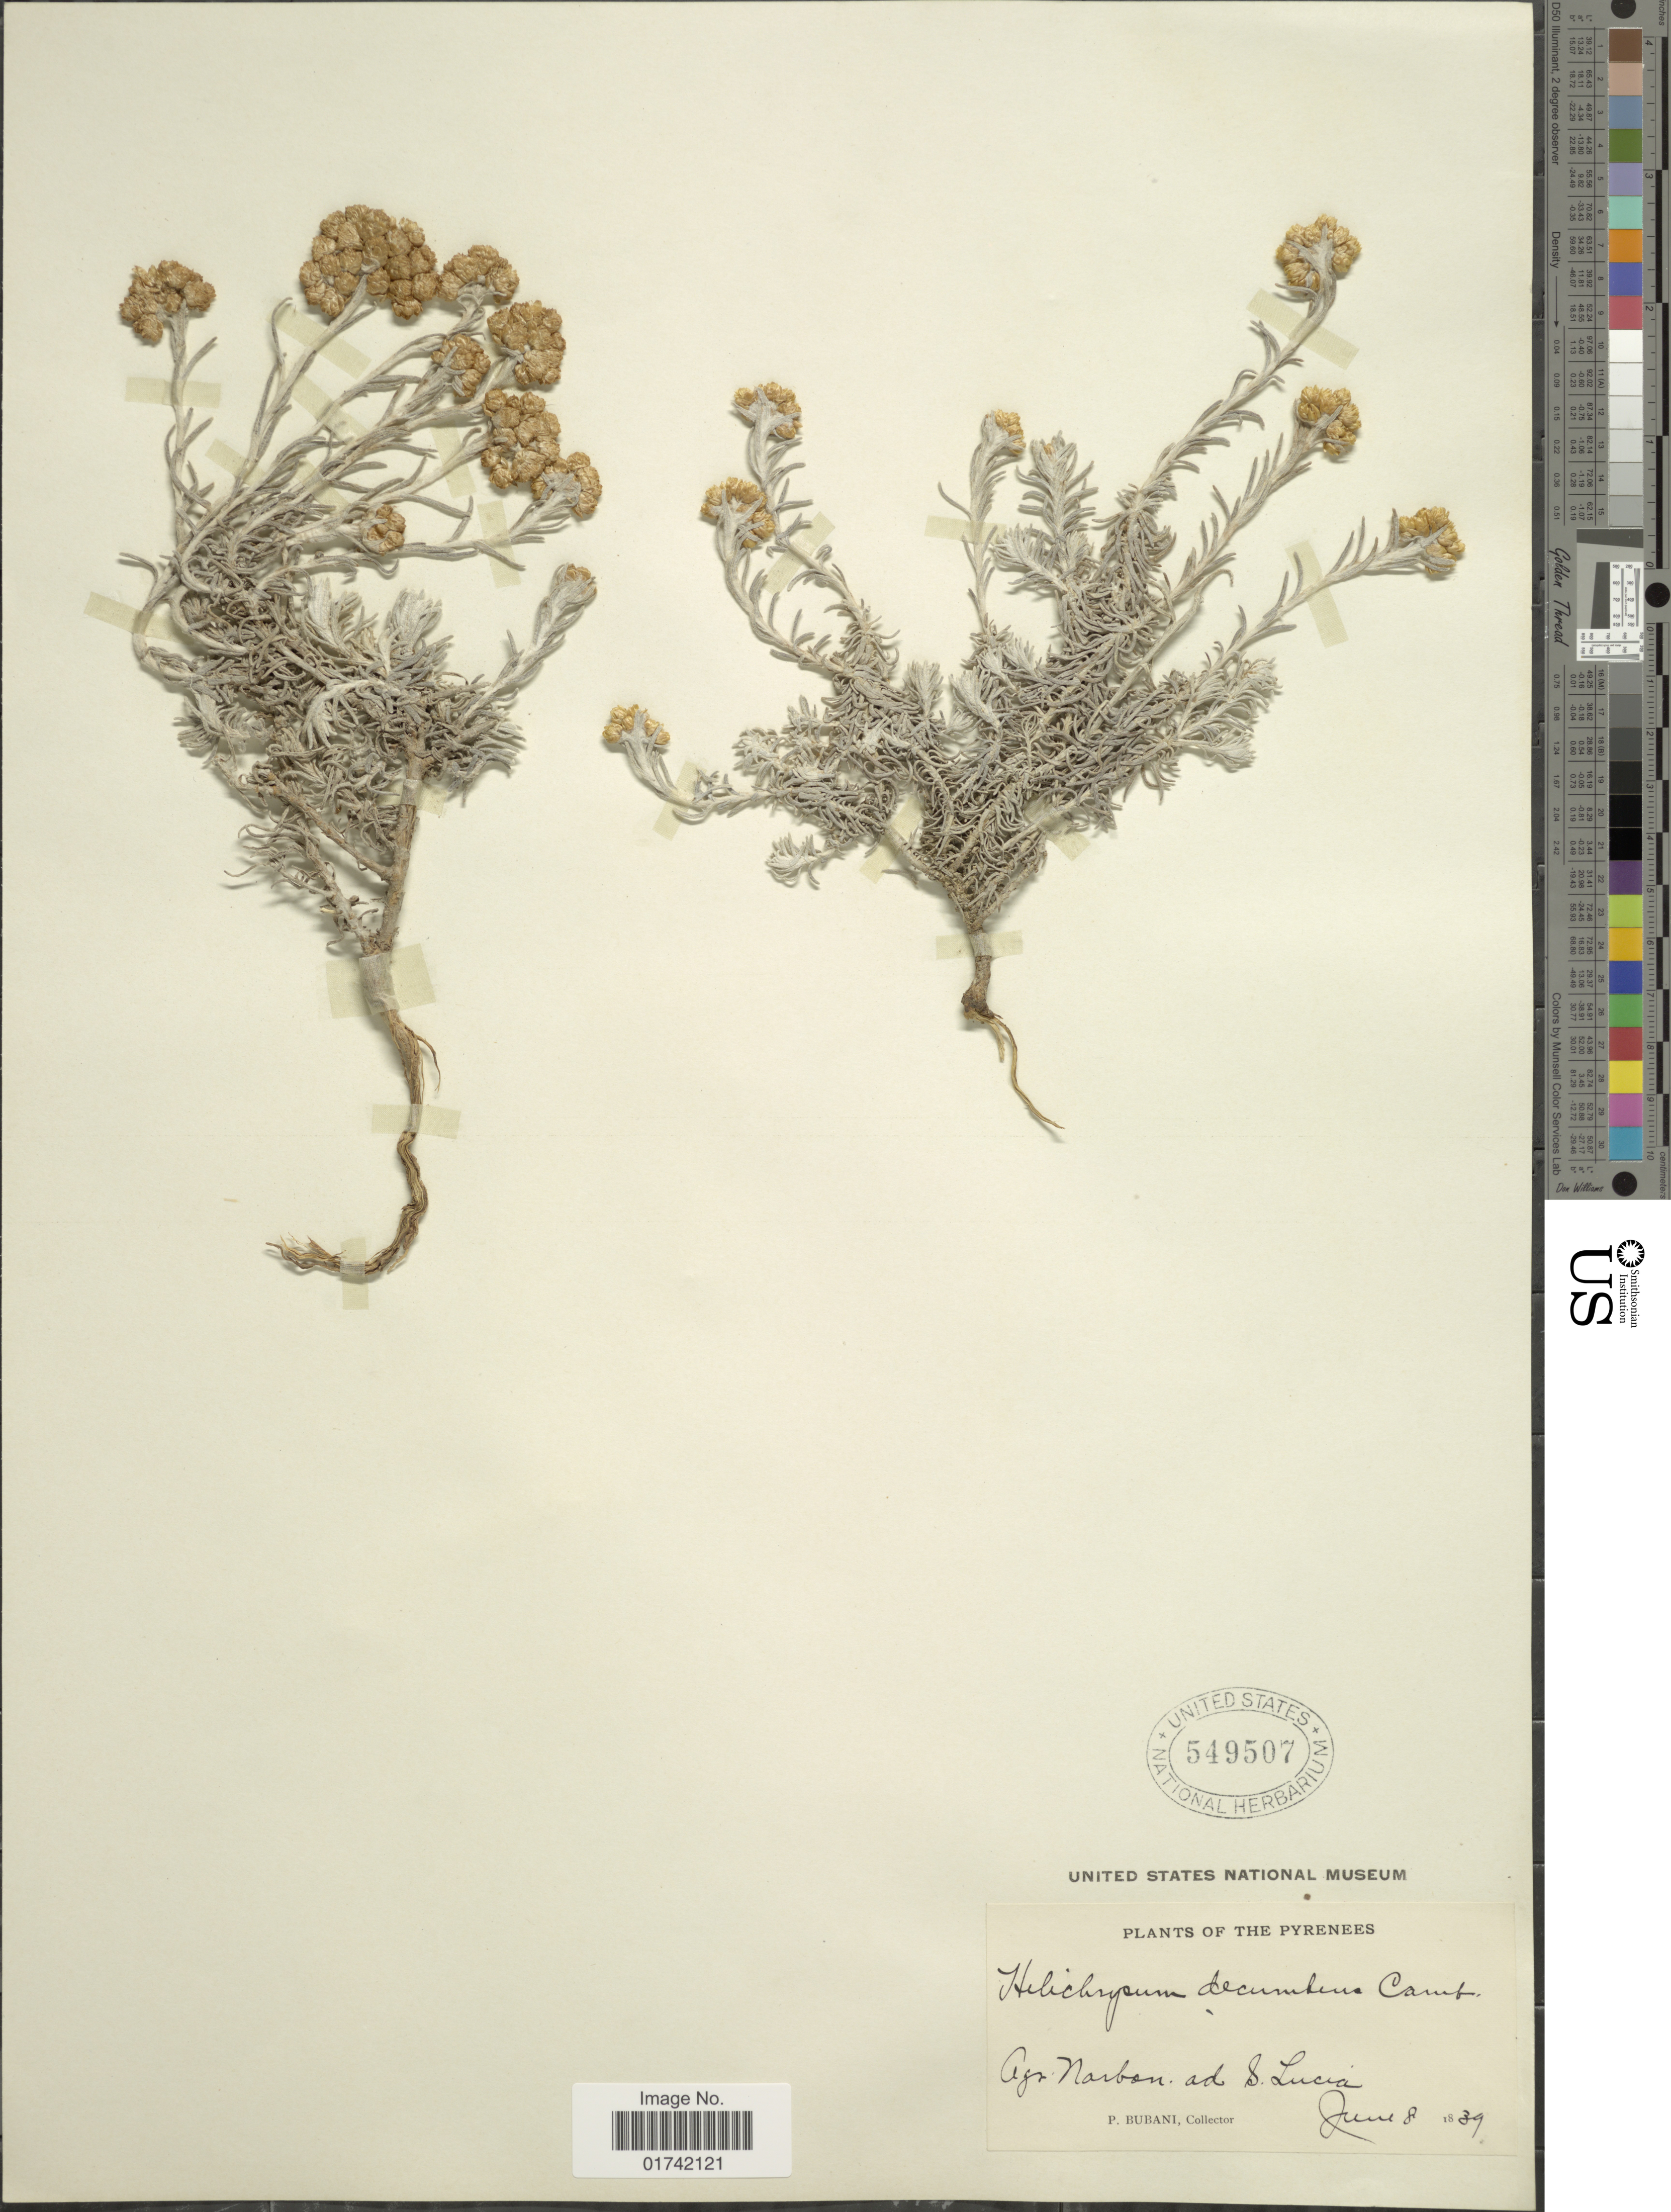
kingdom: Plantae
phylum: Tracheophyta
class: Magnoliopsida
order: Asterales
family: Asteraceae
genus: Helichrysum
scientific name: Helichrysum decumbens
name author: Lag. & Cambess.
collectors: P. Bubani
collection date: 1839-06-08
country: France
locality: Pyrenees, Agr. Narbon ad S. Lucia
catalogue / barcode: US 549507